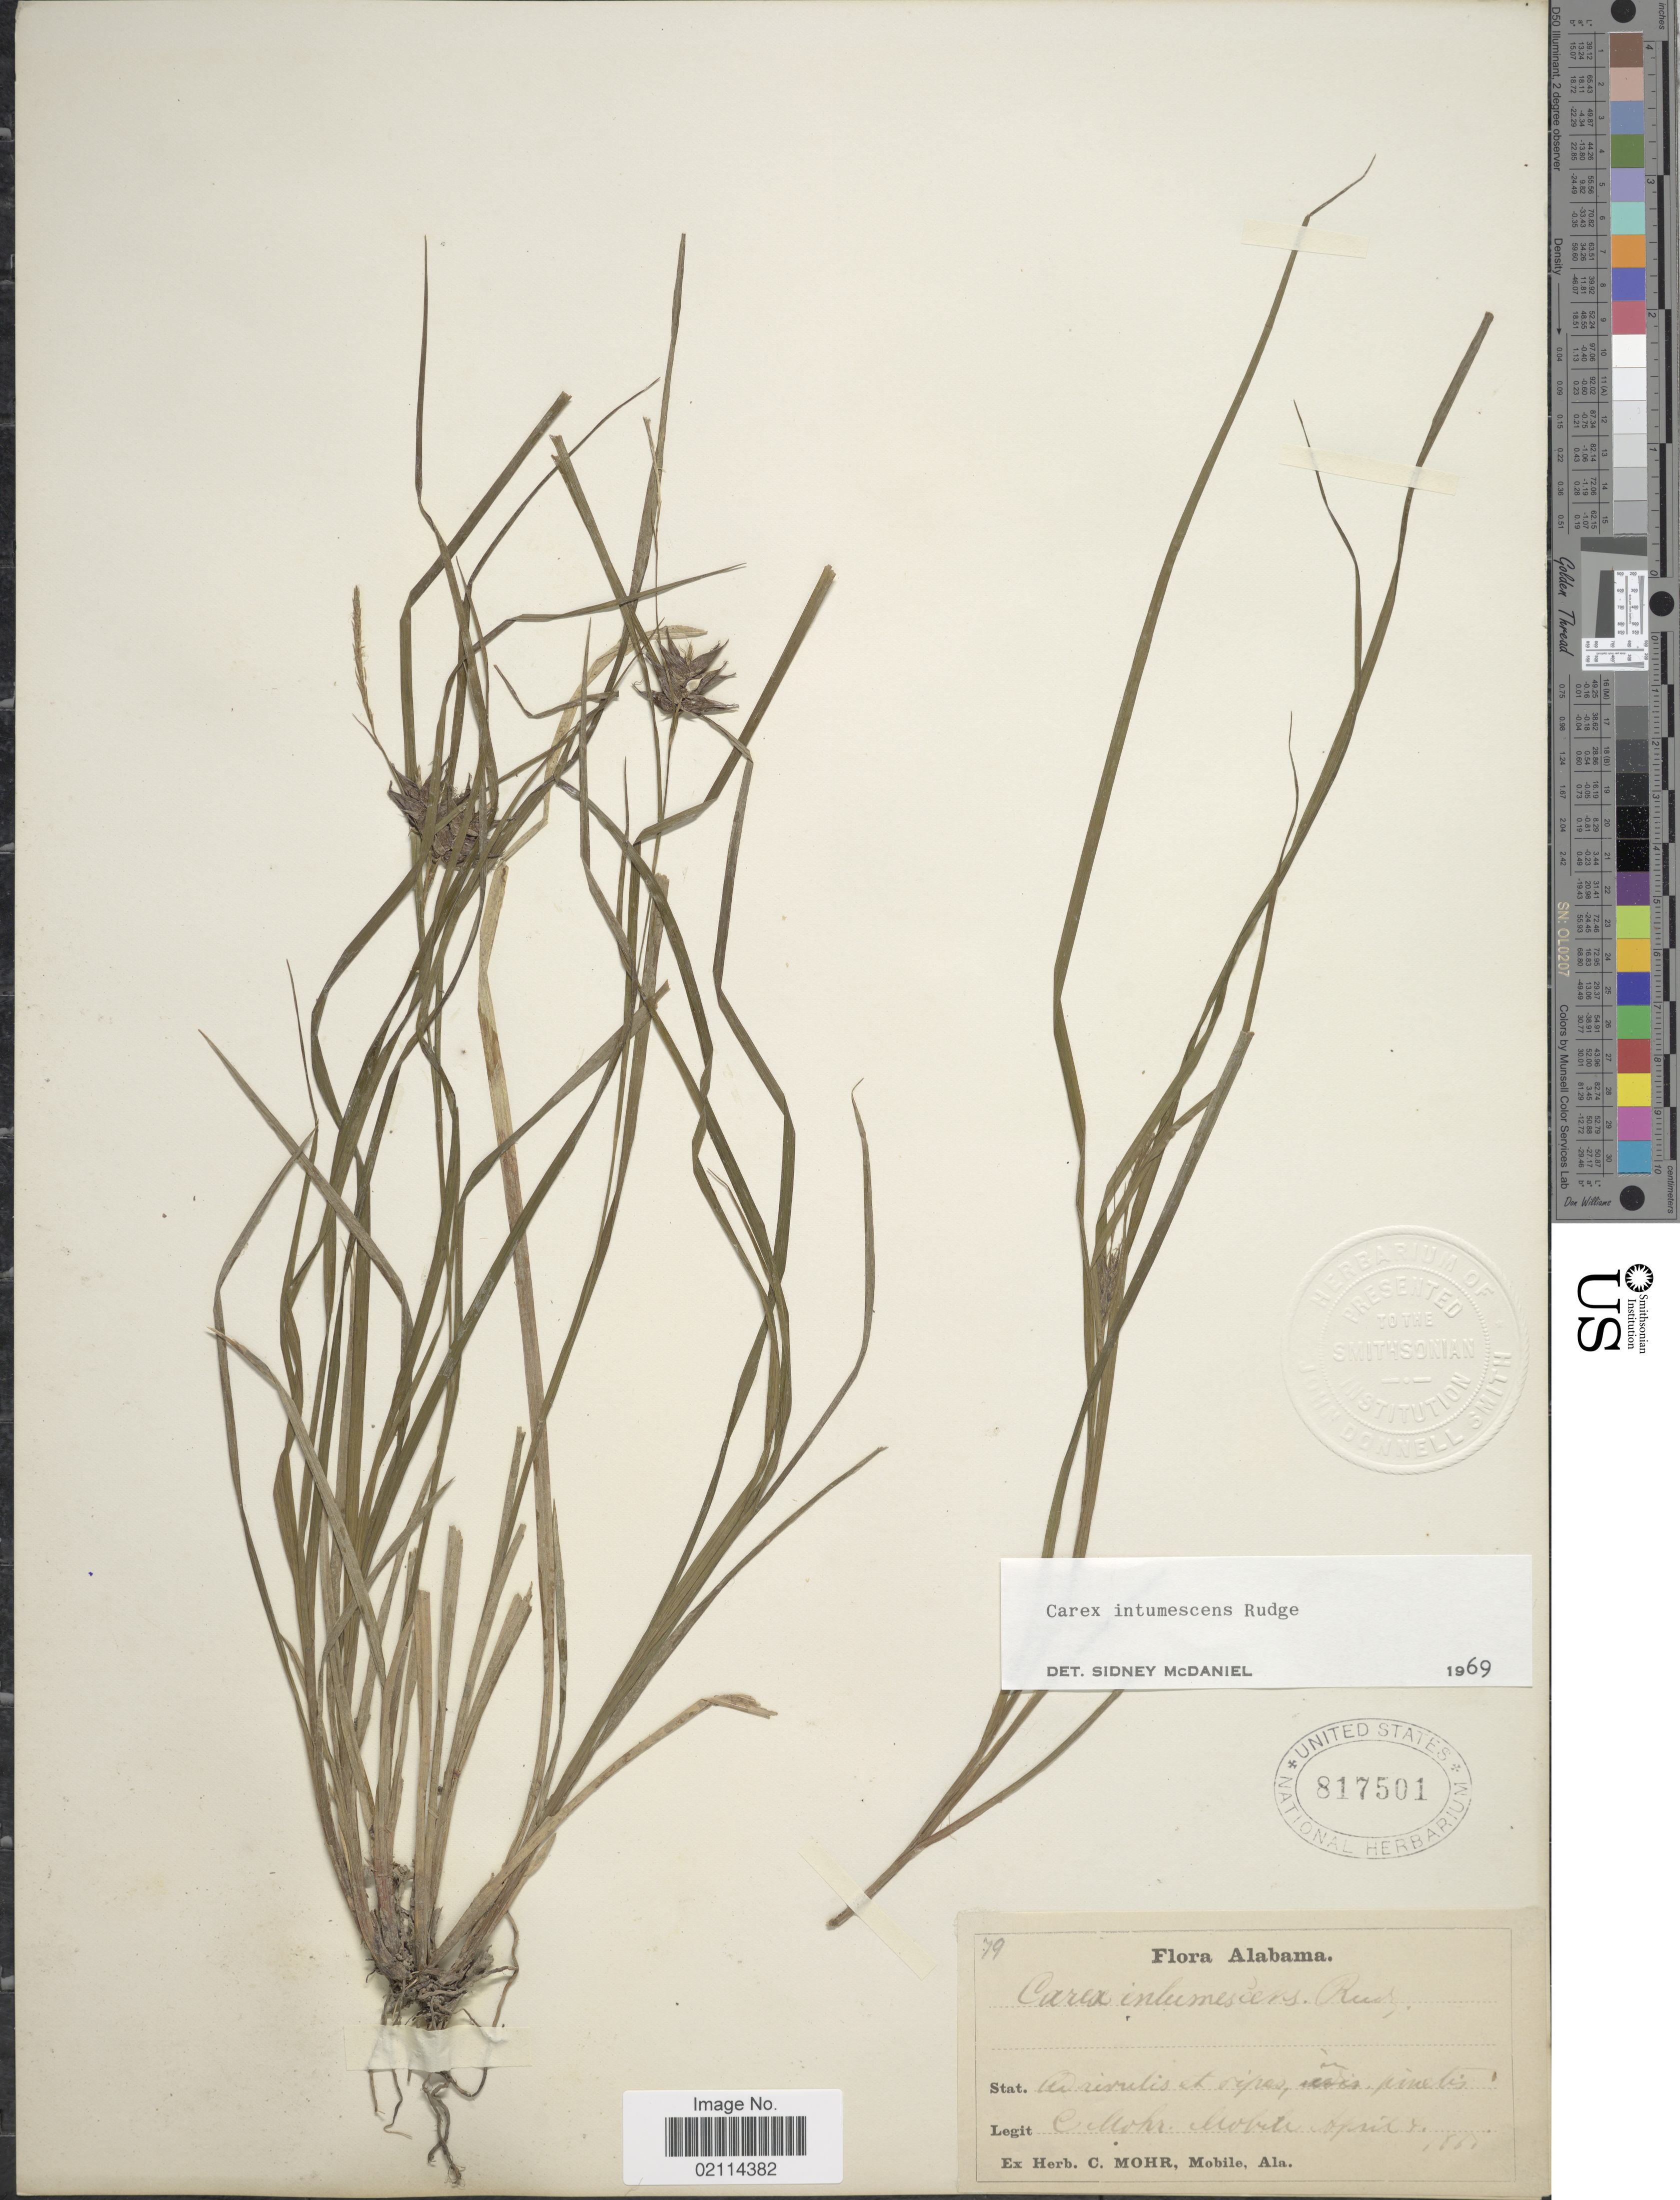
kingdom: Plantae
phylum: Tracheophyta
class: Liliopsida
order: Poales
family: Cyperaceae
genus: Carex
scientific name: Carex intumescens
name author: Rudge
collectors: C. T. Mohr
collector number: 79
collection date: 1868-04-04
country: United States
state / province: Alabama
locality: Mobile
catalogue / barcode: US 817501